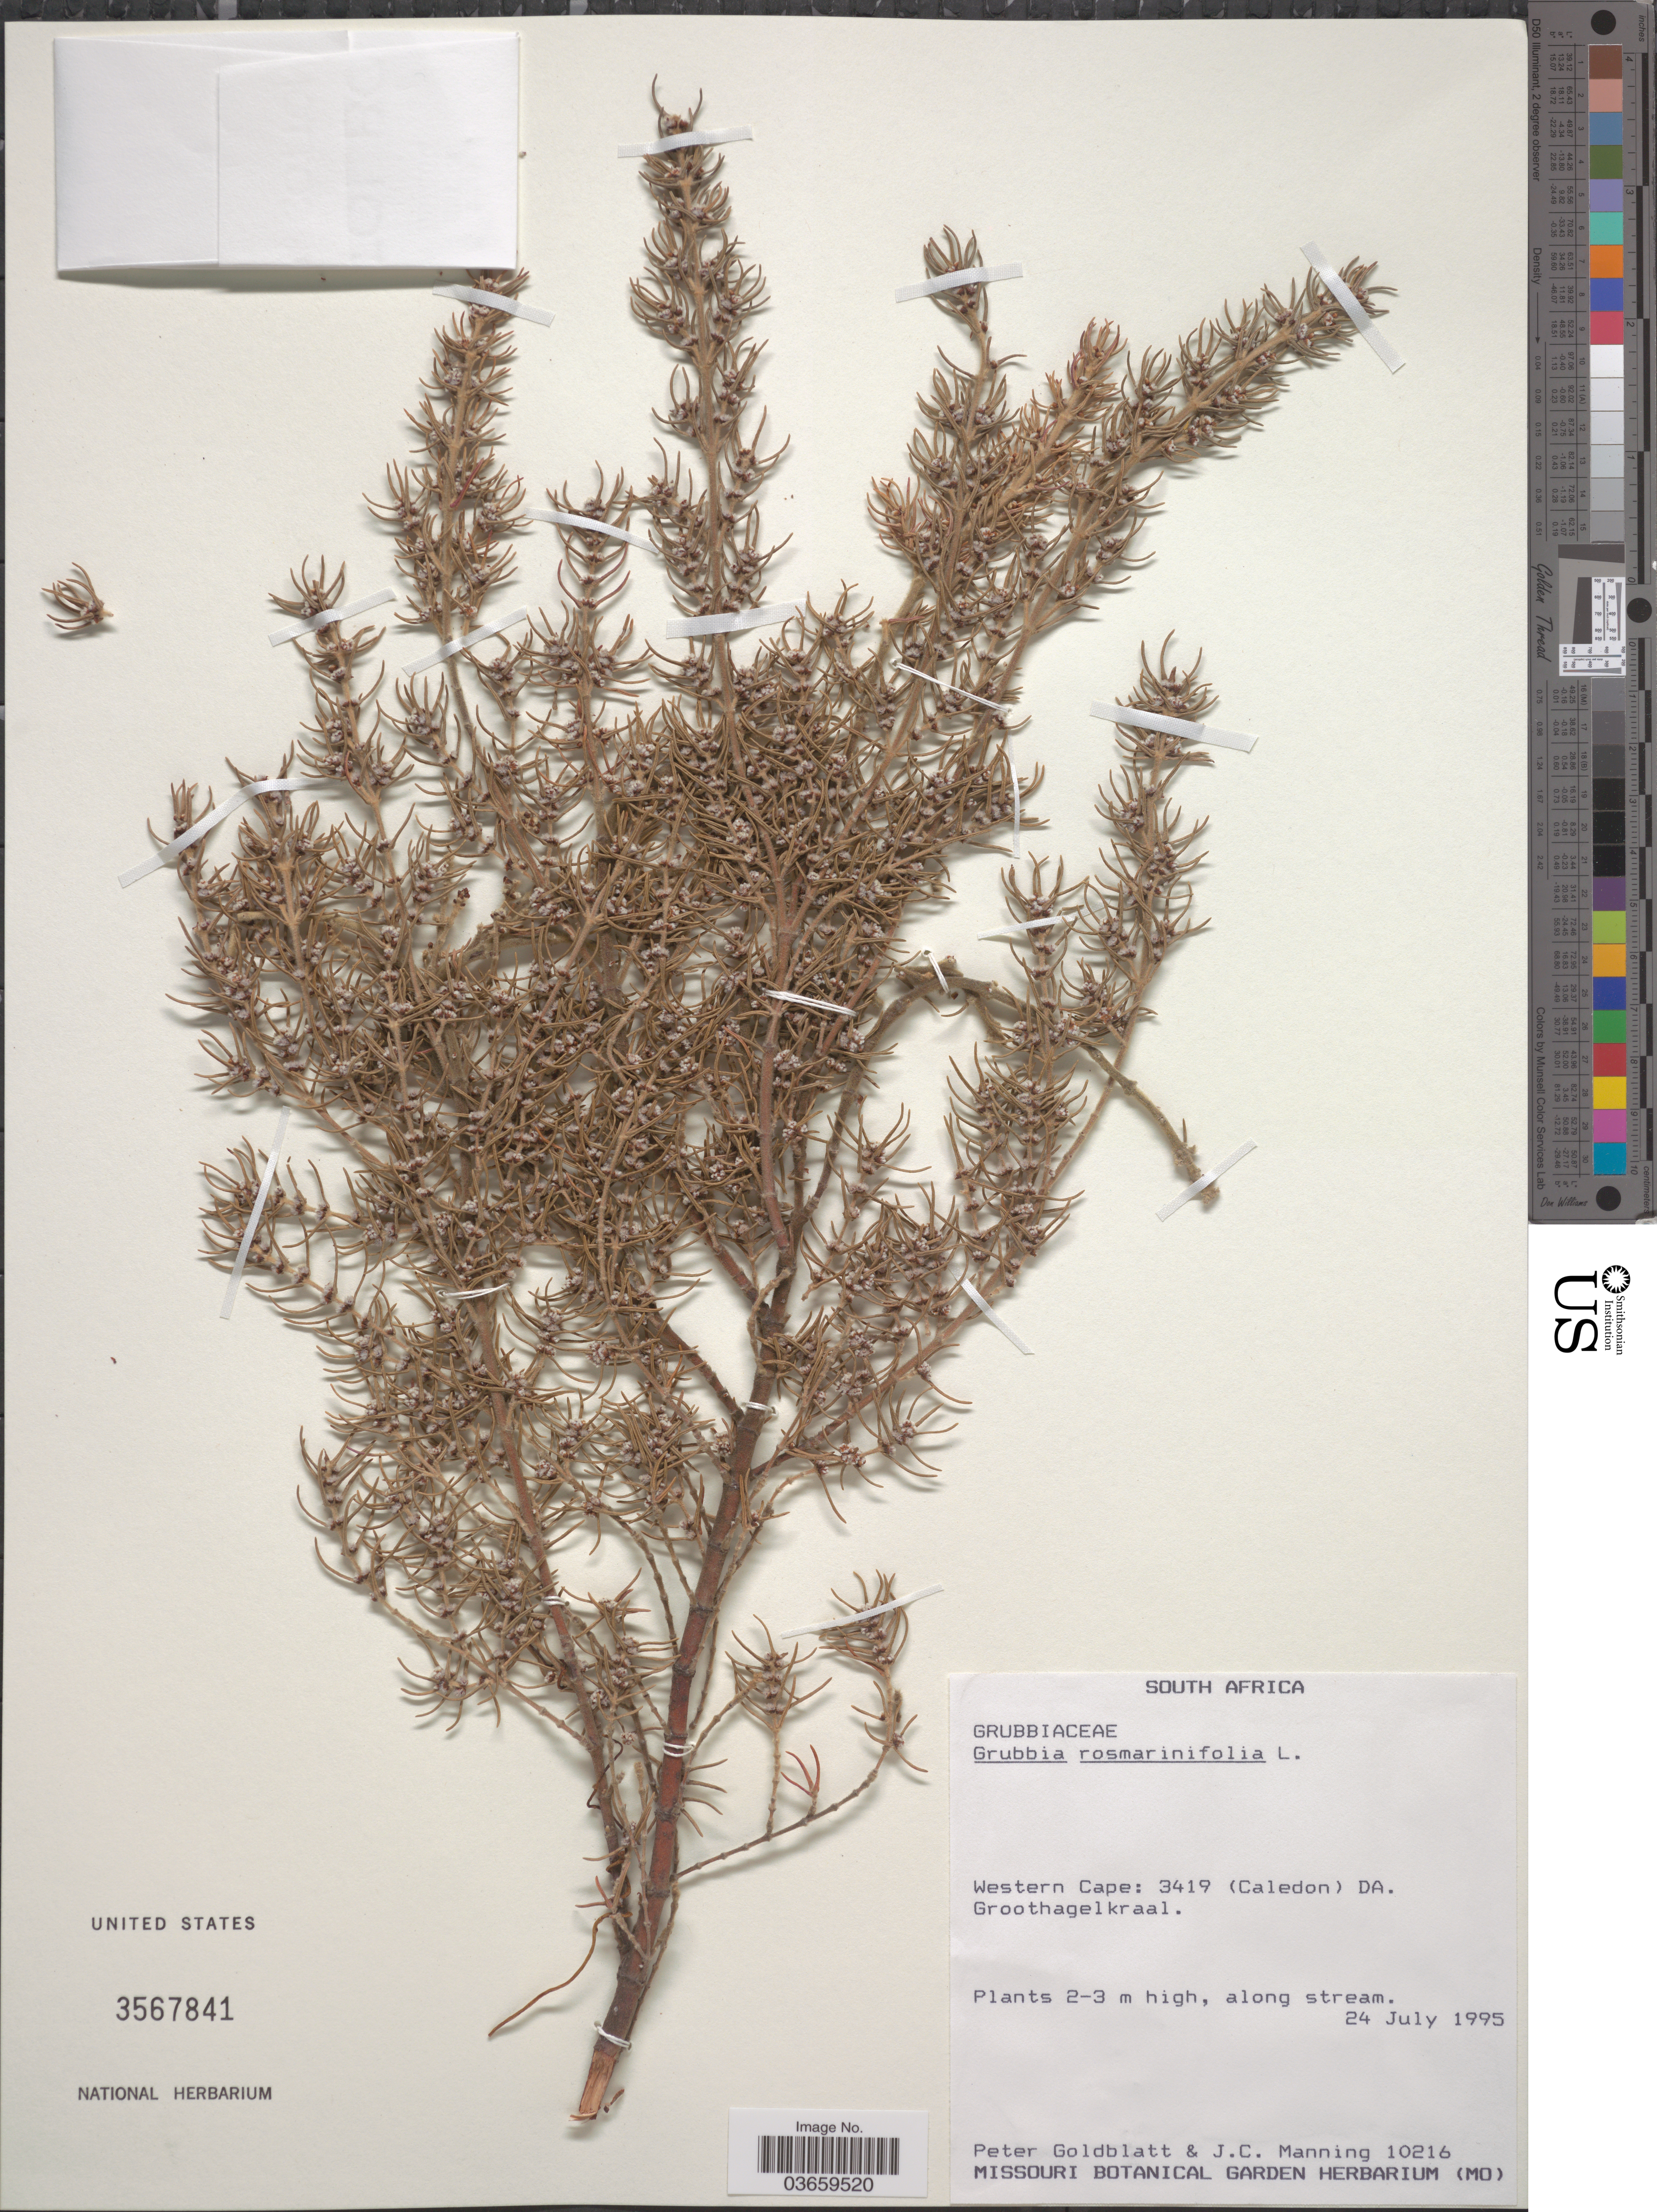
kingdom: Plantae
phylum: Tracheophyta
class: Magnoliopsida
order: Cornales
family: Grubbiaceae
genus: Grubbia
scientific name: Grubbia rosmarinifolia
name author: P.J. Bergius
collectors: P. Goldblatt & J. C. Manning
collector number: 10216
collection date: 1995-07-24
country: South Africa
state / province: Western Cape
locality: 3419 (Caledon) DA. Groothagelkraal.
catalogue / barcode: US 3567841